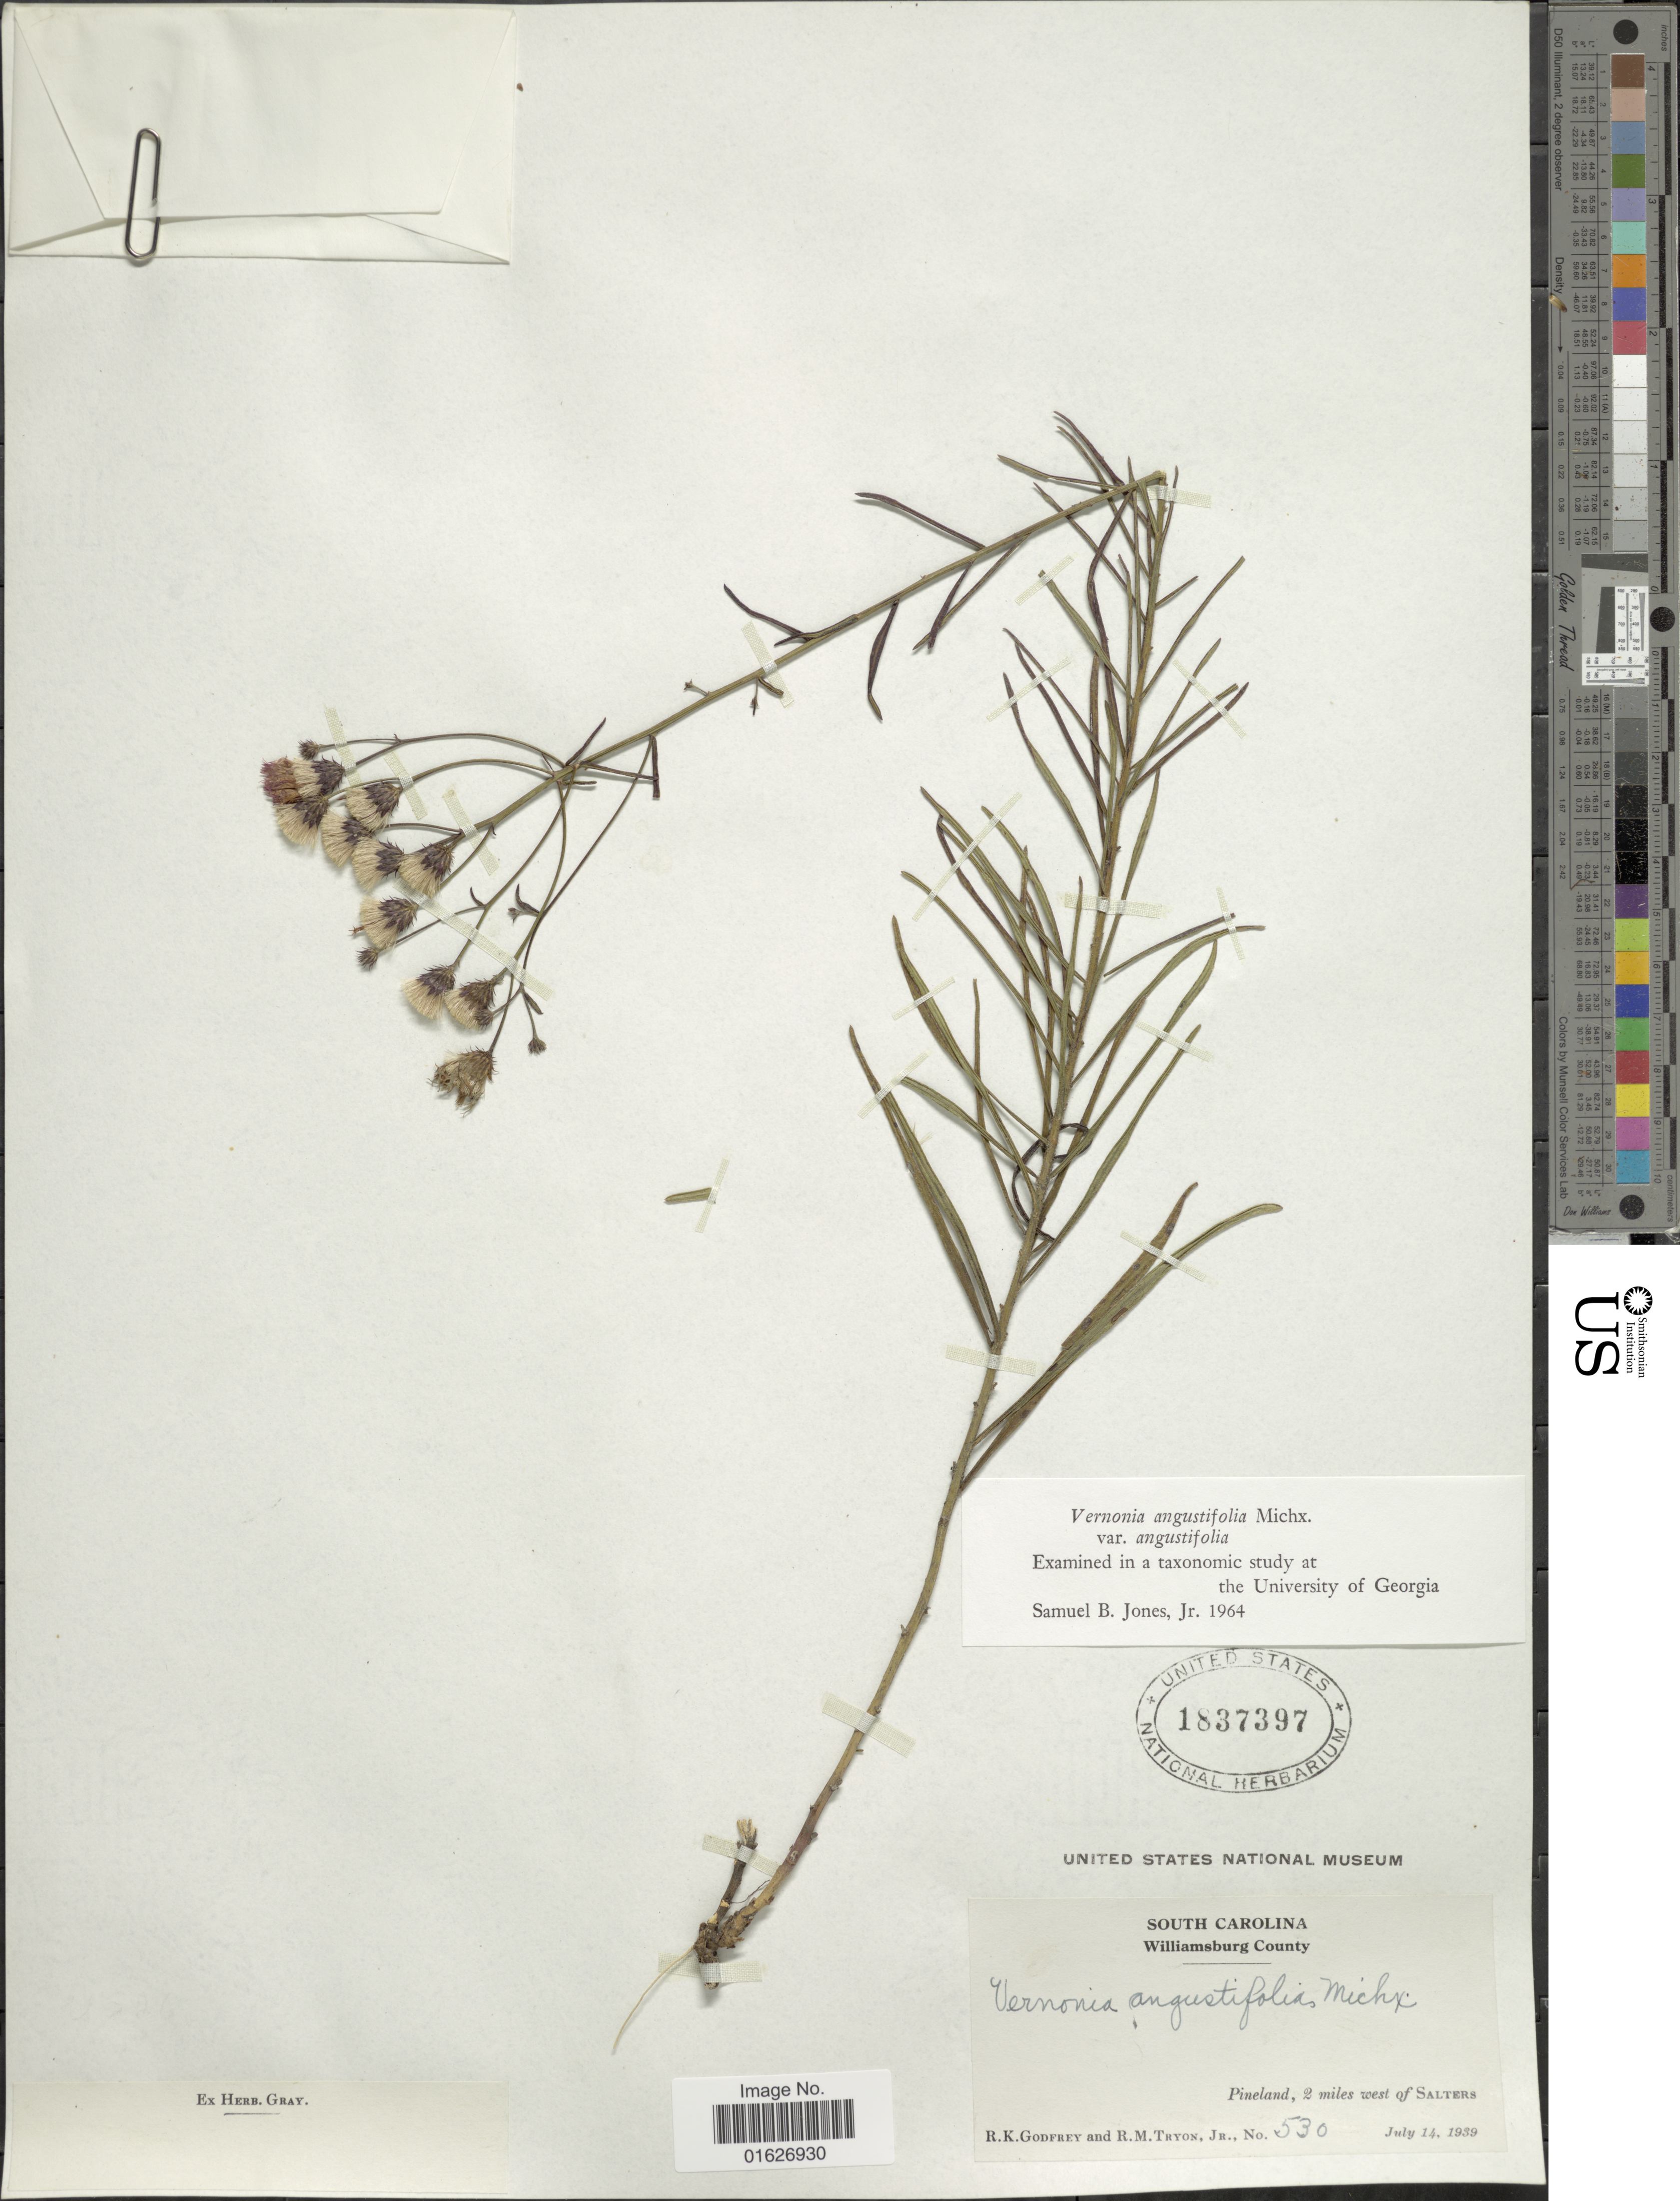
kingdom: Plantae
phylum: Tracheophyta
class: Magnoliopsida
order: Asterales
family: Asteraceae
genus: Vernonia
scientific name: Vernonia angustifolia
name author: Michx.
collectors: R. K. Godfrey & R. M. Tryon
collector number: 530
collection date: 1939-07-14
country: United States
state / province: South Carolina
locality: Williamsburg County, Pineland, 2 miles west of Salters.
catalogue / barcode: US 1837397